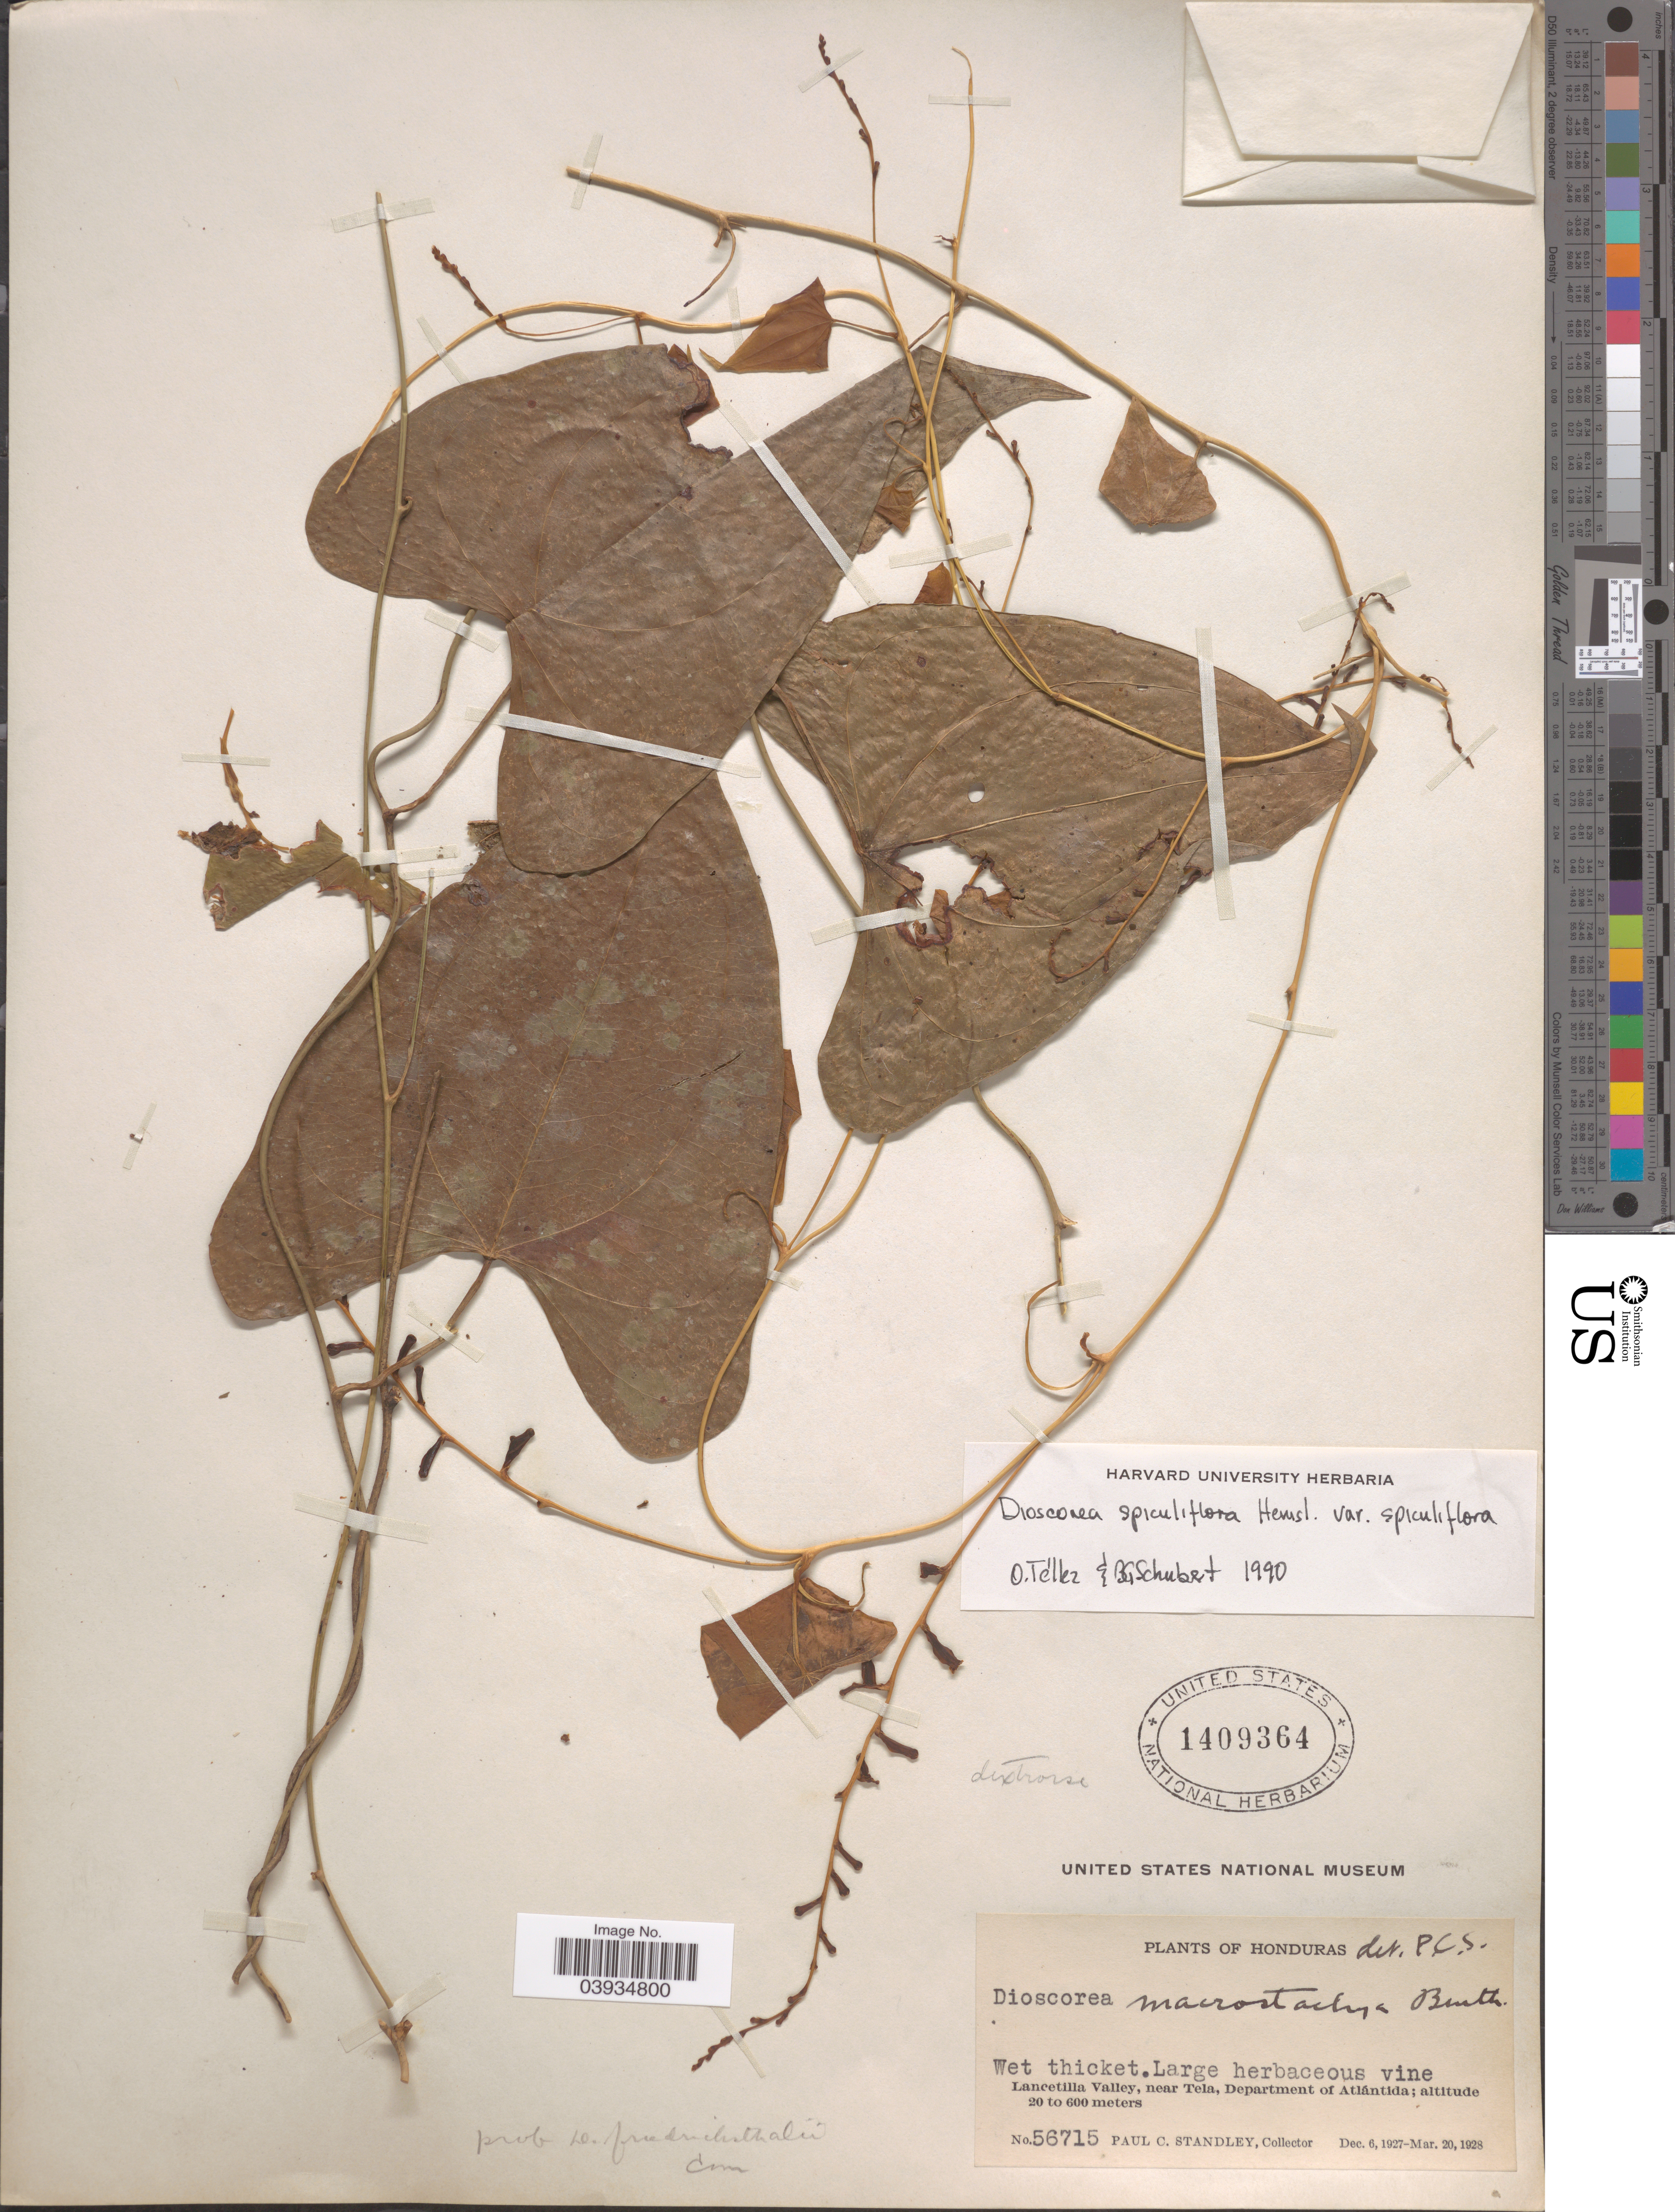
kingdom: Plantae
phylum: Tracheophyta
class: Liliopsida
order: Dioscoreales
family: Dioscoreaceae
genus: Dioscorea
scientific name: Dioscorea spiculiflora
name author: Hemsl.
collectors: P. C. Standley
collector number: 56715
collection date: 1927-12-06/1928-03-20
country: Honduras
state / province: Atlantida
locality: Wet thicket. Lancetilla Valley, near Tela, Department of Atlántida.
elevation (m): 20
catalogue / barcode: US 1409364